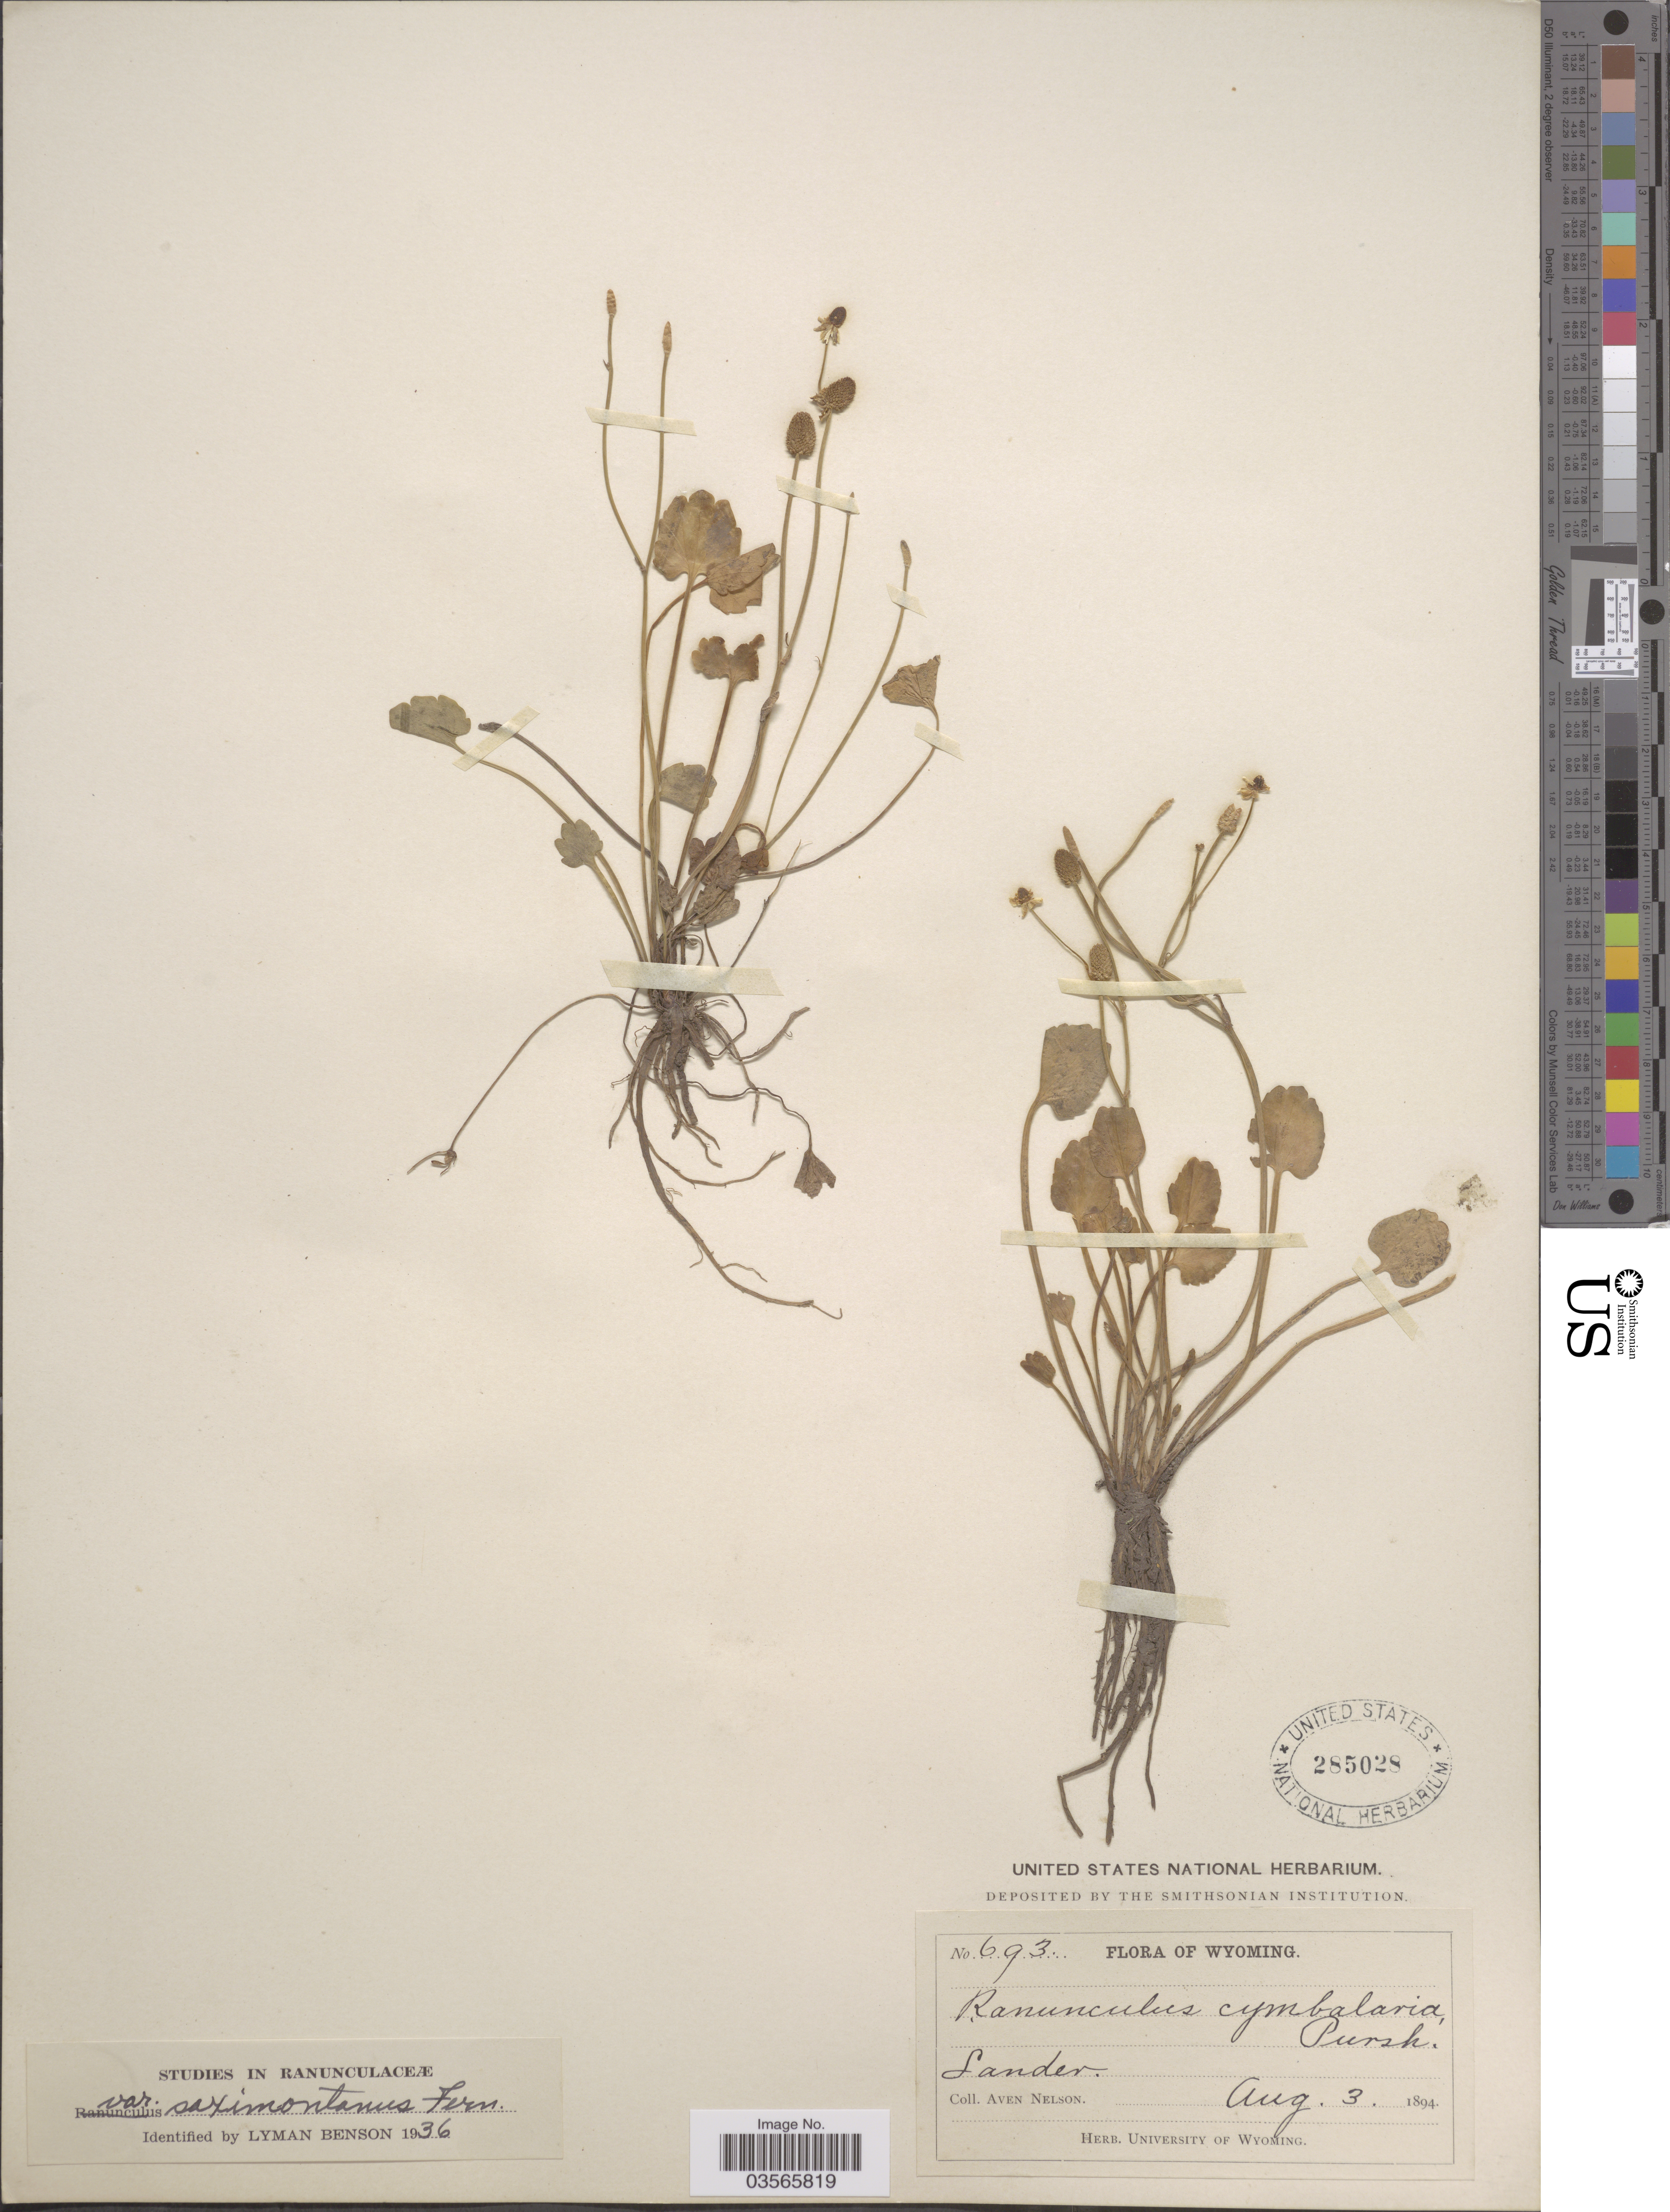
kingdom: Plantae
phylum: Tracheophyta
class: Magnoliopsida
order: Ranunculales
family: Ranunculaceae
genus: Halerpestes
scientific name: Halerpestes cymbalaria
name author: (Pursh) Greene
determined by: Strong, M. T., (US), Smithsonian Institution - National Museum of Natural History (UNITED STATES)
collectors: A. Nelson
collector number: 693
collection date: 1894-08-03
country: United States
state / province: Wyoming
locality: Lander.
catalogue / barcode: US 285028